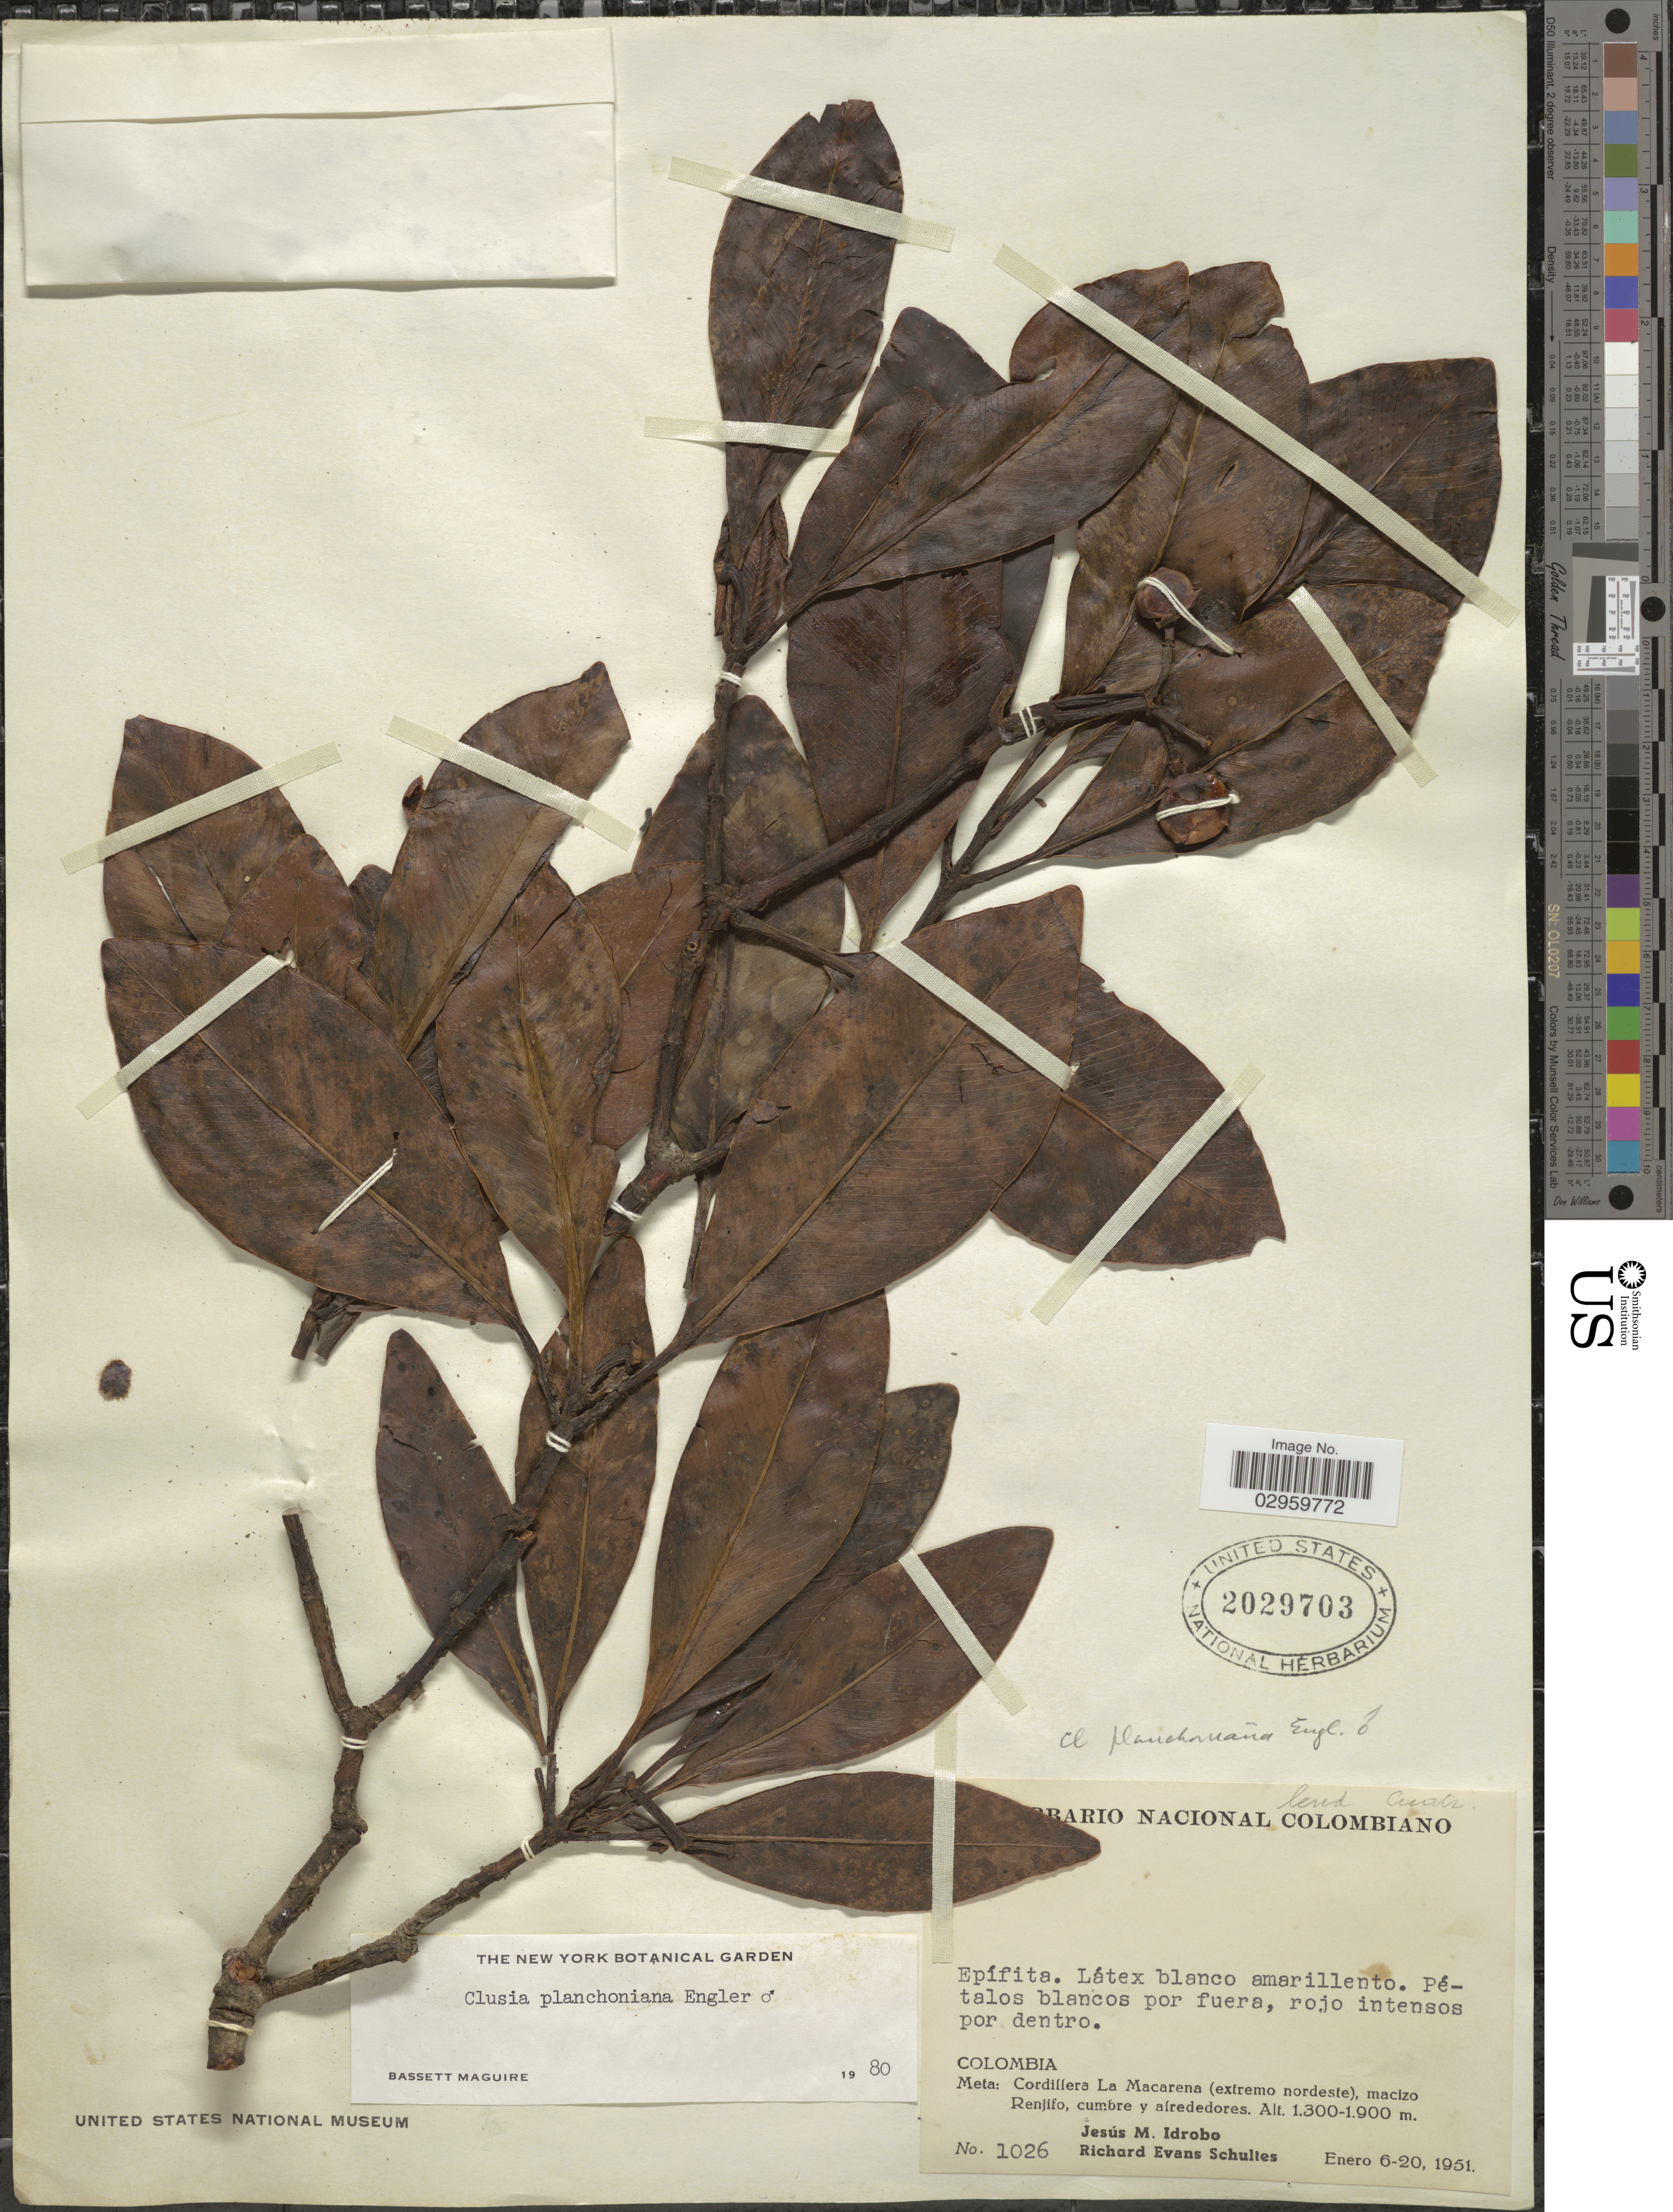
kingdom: Plantae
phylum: Tracheophyta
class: Magnoliopsida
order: Malpighiales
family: Clusiaceae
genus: Clusia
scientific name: Clusia planchoniana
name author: Engl.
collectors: J. M. Idrobo & R. E. Schultes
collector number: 1026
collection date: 1951-01-06/1951-01-20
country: Colombia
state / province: Meta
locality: Cordillera La Macarena (extremo nordeste), macizo Renjifo, cumbre y alrededores.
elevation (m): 1300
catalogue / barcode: US 2029703